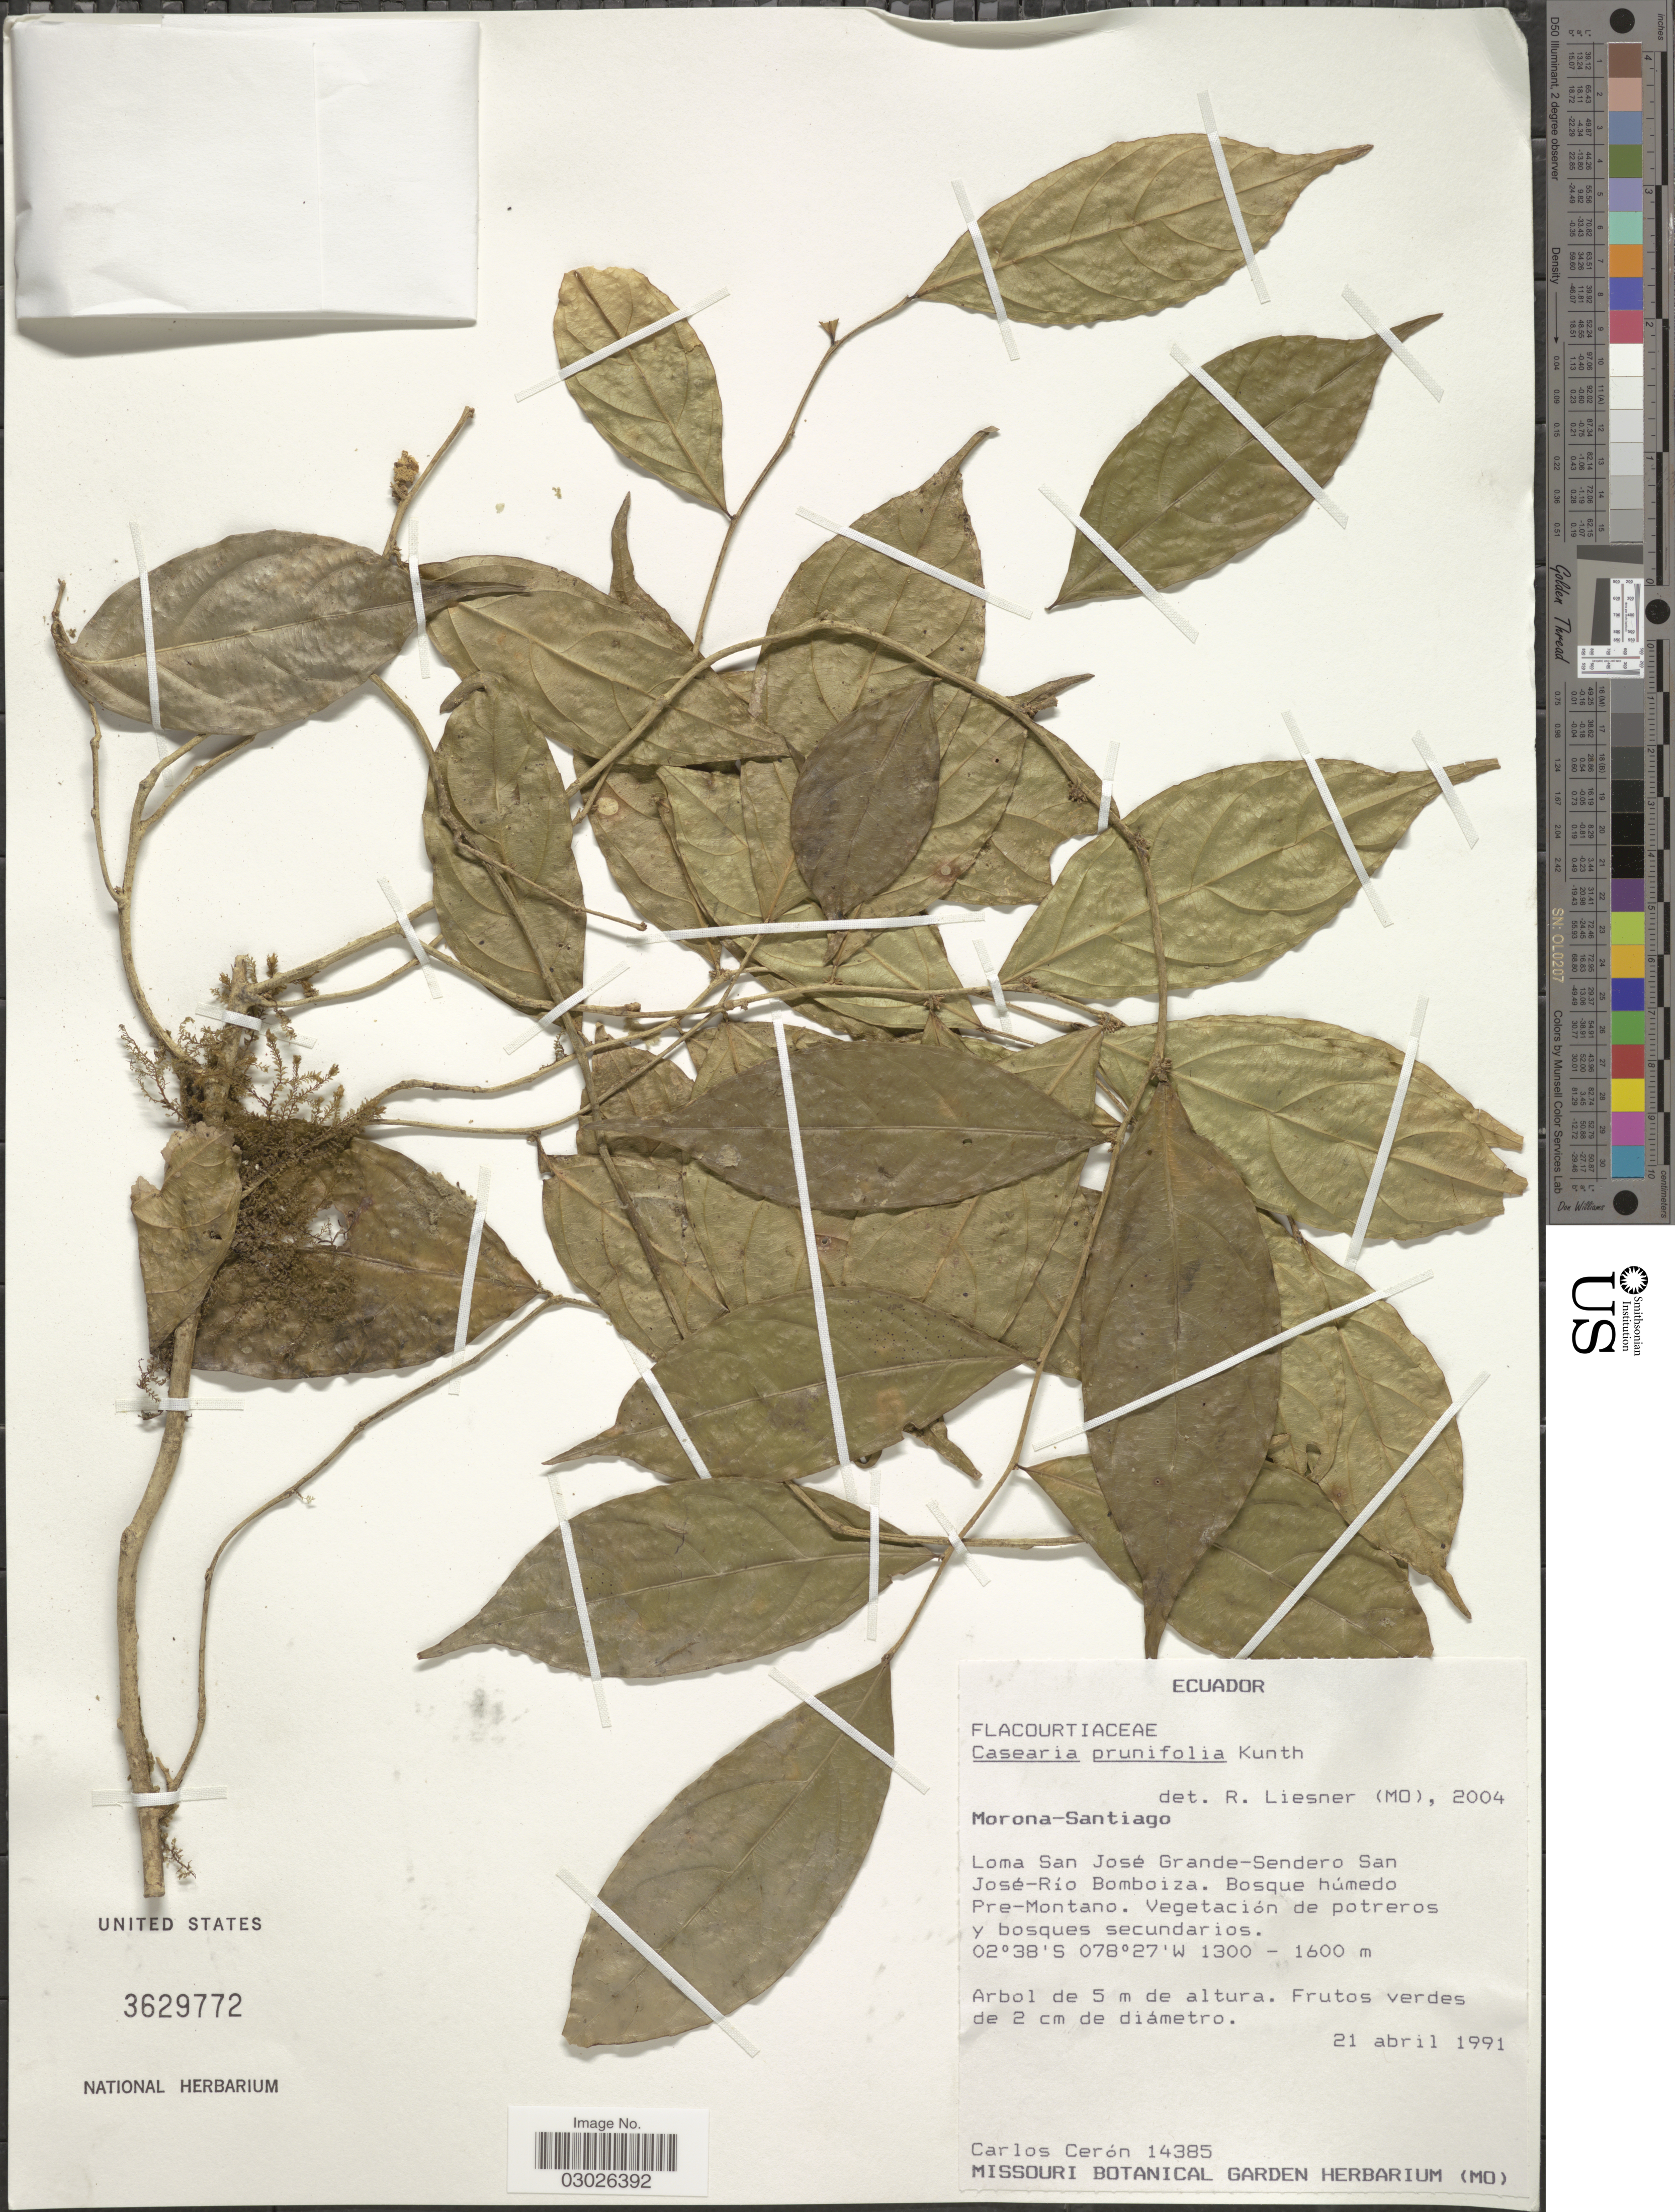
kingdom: Plantae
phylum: Tracheophyta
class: Magnoliopsida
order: Malpighiales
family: Salicaceae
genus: Casearia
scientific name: Casearia prunifolia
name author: Kunth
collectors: C. E. Cerón M.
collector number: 14385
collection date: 1991-04-21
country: Ecuador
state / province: Morona-Santiago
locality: Loma San José Grande-Sendero San José-Río Bomboiza.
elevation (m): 1300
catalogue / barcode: US 3629772